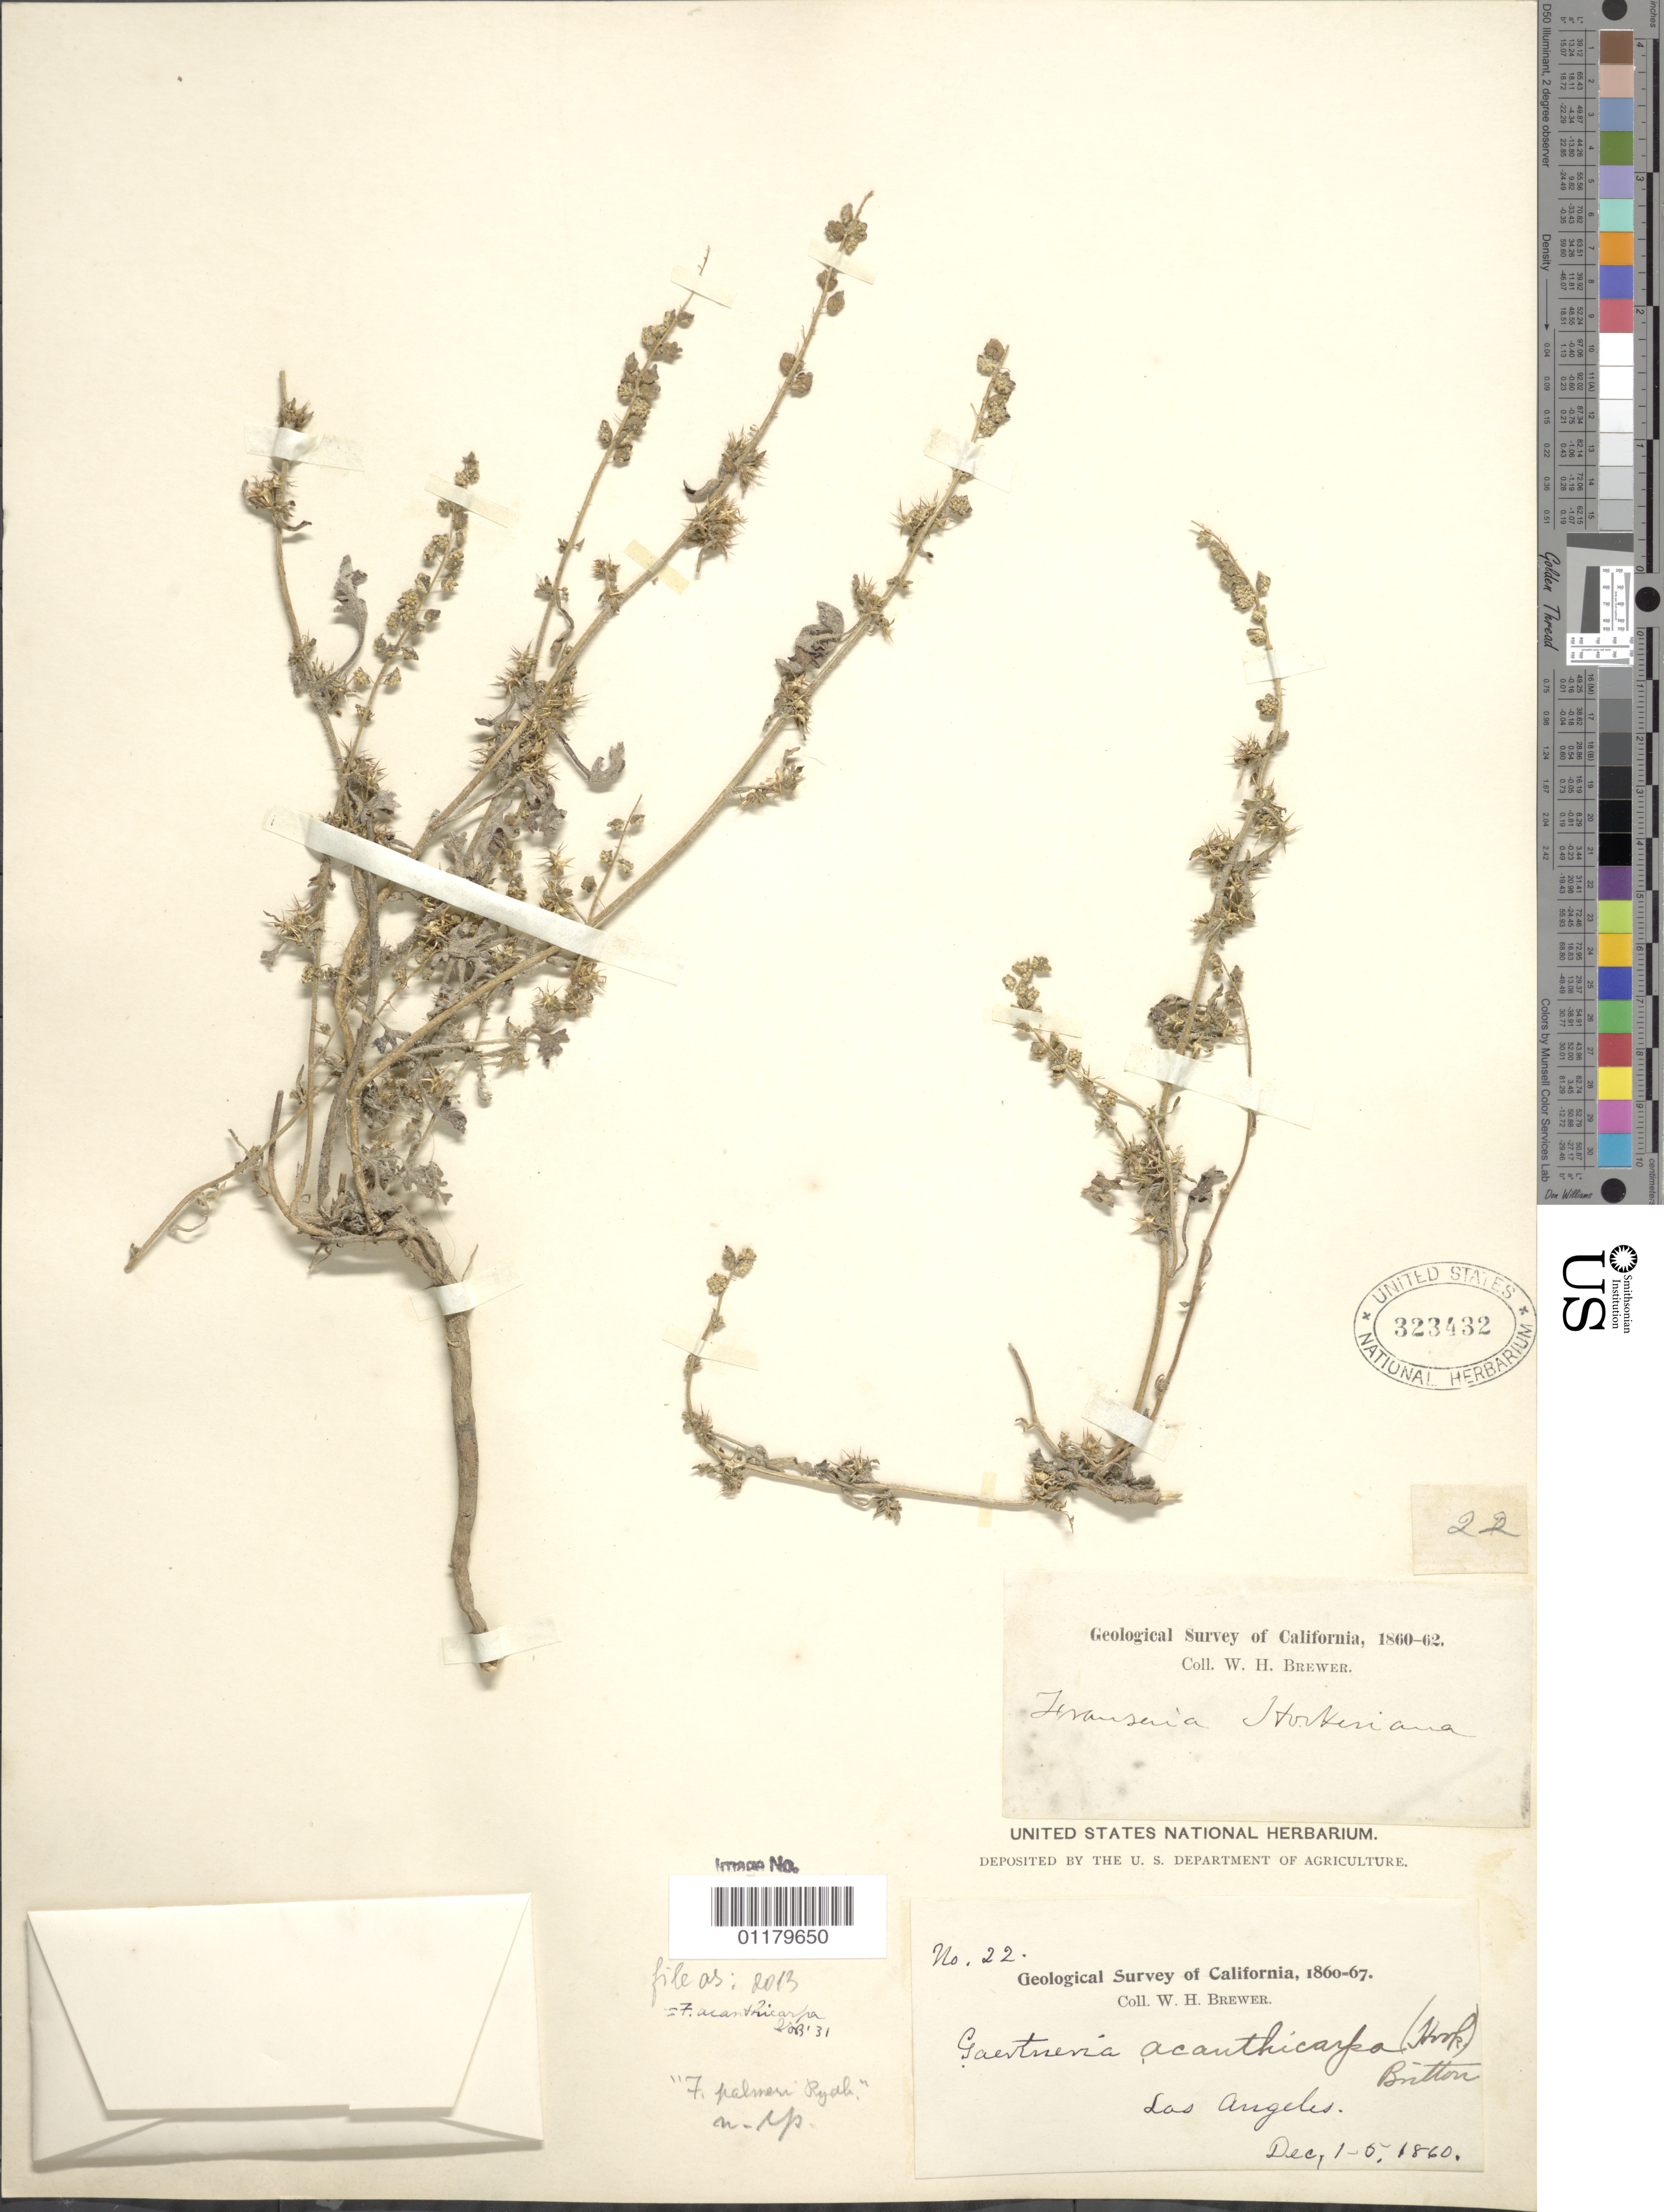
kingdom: Plantae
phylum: Tracheophyta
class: Magnoliopsida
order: Asterales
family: Asteraceae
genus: Franseria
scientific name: Franseria acanthicarpa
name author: Coville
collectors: W. H. Brewer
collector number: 22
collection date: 1860-12-01/1860-12-05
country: United States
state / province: California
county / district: Los Angeles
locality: Los Angeles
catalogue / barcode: US 323432